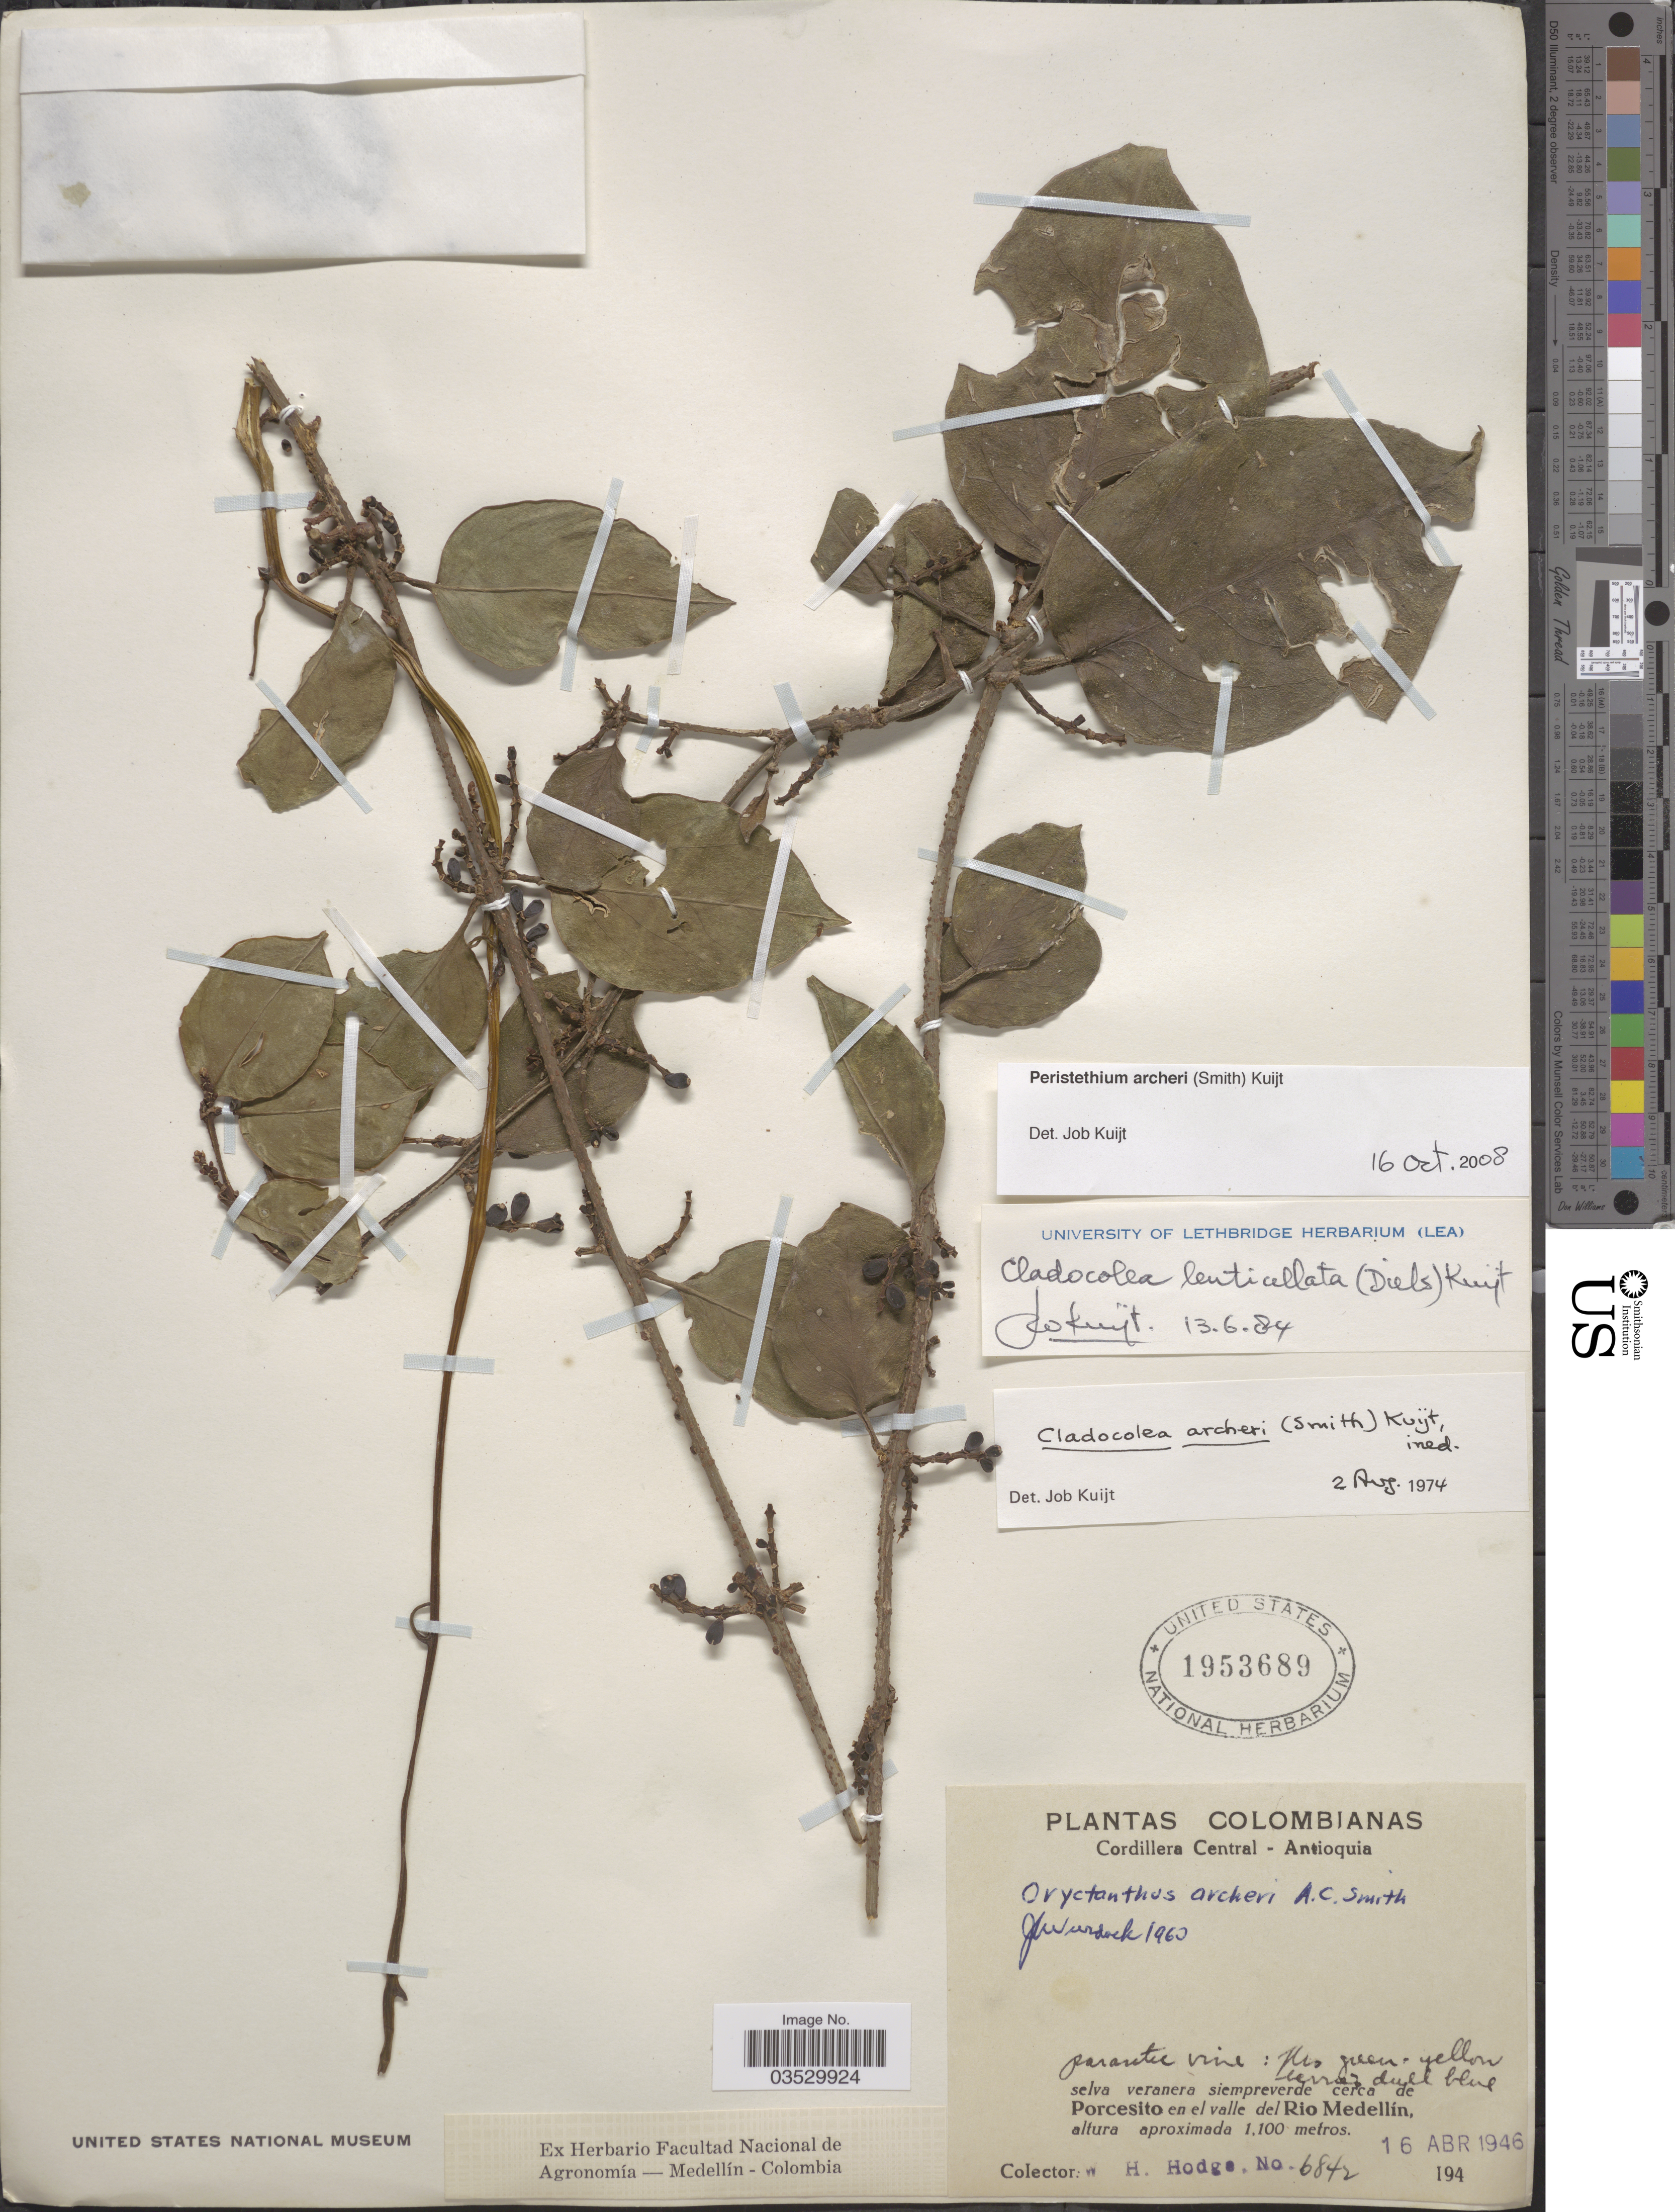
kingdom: Plantae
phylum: Tracheophyta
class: Magnoliopsida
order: Santalales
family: Loranthaceae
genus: Peristethium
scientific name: Peristethium archeri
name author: (A.C. Sm.) Kuijt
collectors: W. Hodge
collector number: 6842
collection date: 1946-04-16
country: Colombia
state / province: Antioquia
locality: Cordillera Central. Selva veranera siempreverde cerca de Porcesito en el valle del Rio Medellín.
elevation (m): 1100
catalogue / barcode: US 1953689